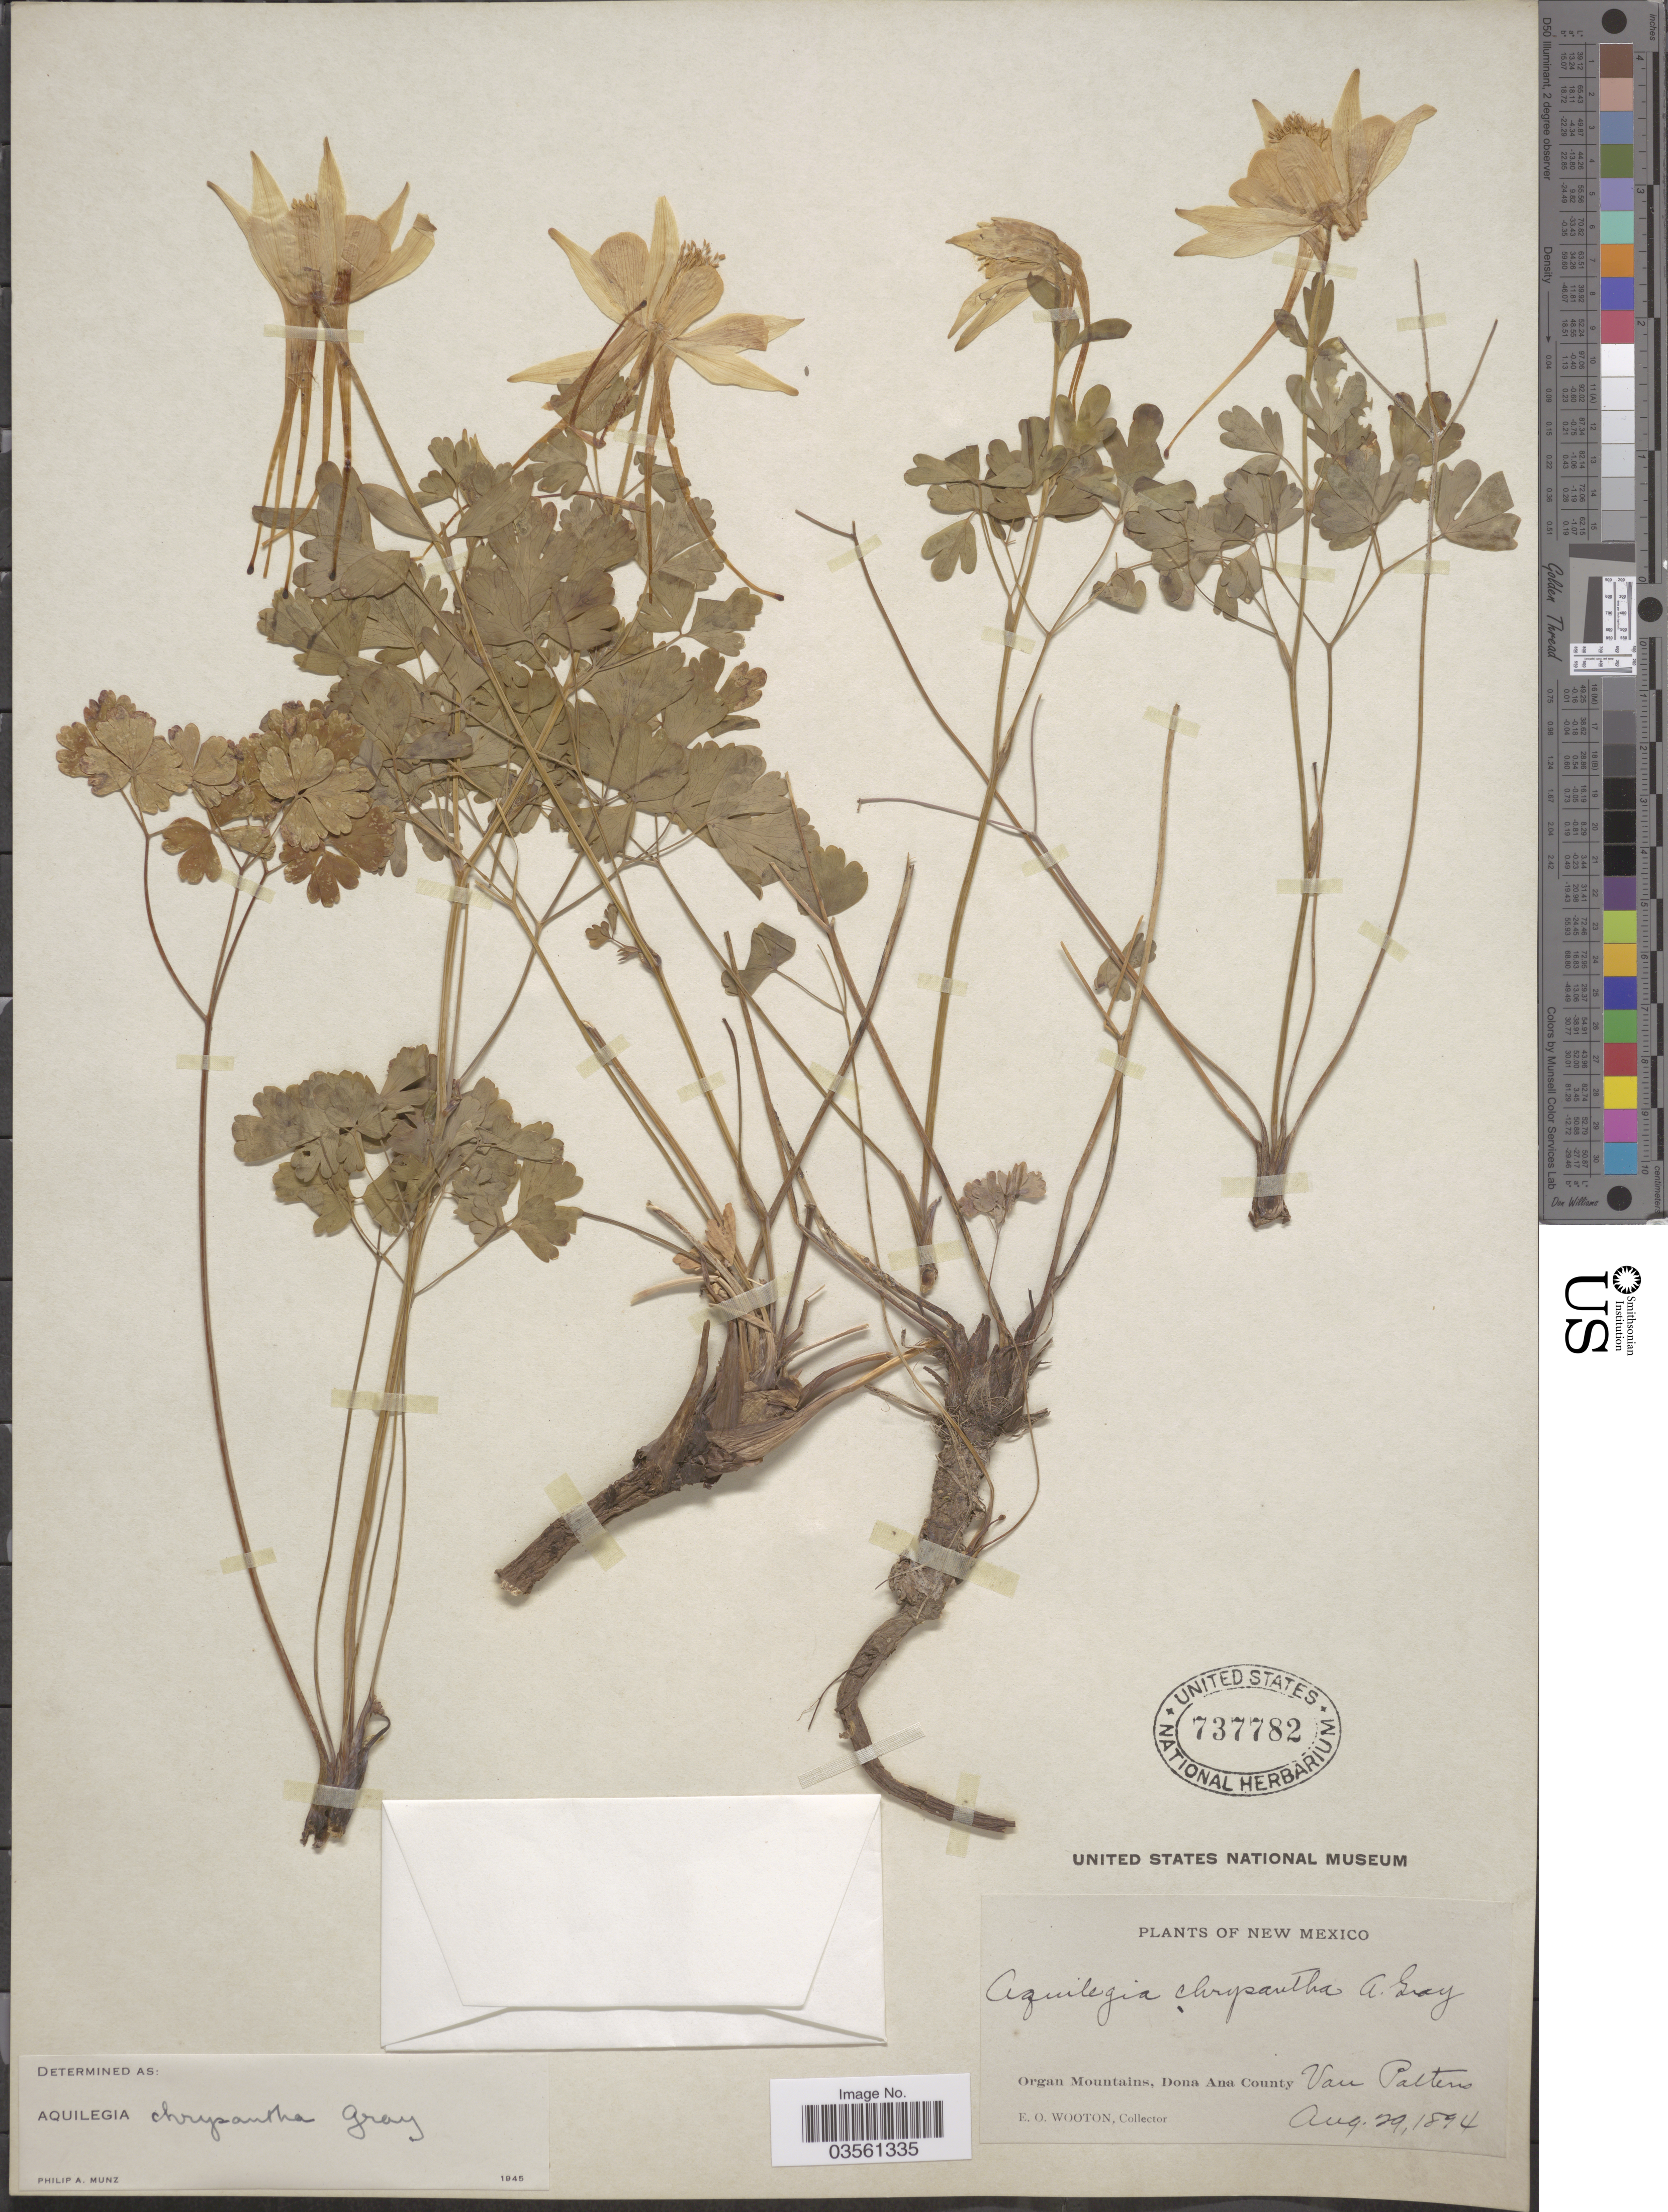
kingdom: Plantae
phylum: Tracheophyta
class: Magnoliopsida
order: Ranunculales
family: Ranunculaceae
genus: Aquilegia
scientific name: Aquilegia chrysantha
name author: A. Gray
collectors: E. O. Wooton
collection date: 1894-08-29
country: United States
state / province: New Mexico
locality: Organ Mountain, Dona Ana County. Van Pattens.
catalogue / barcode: US 737782